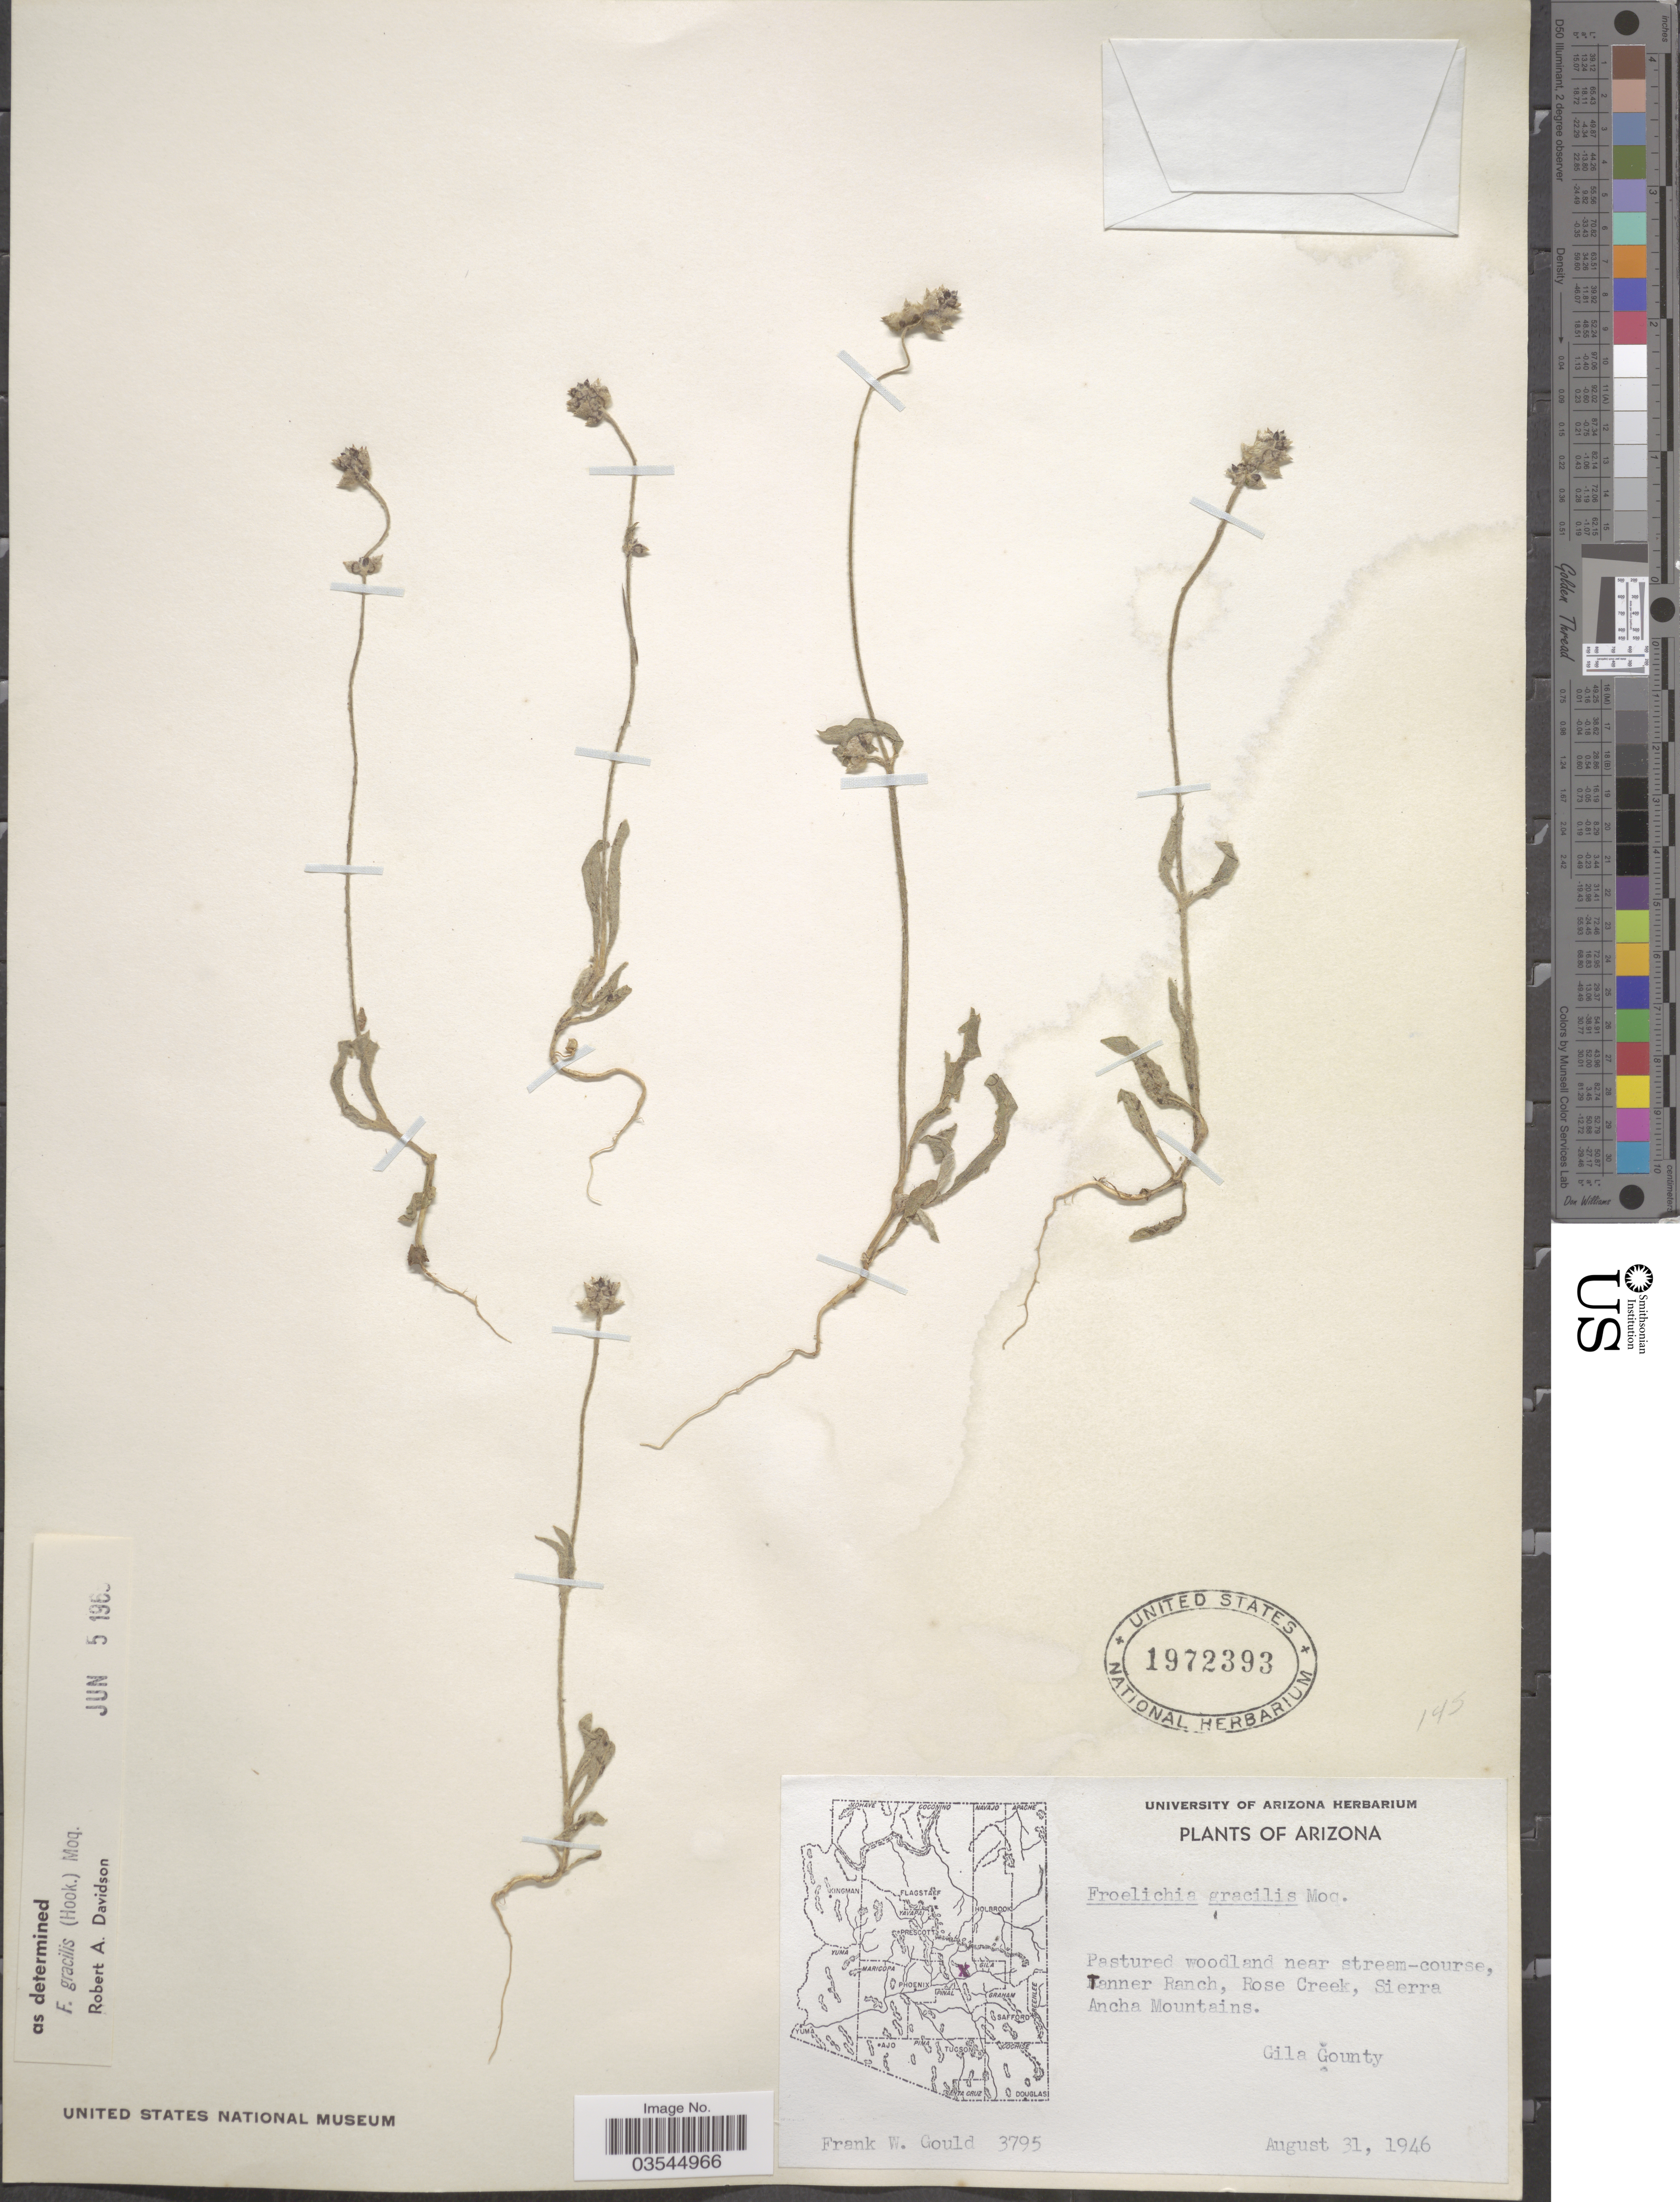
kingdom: Plantae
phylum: Tracheophyta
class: Magnoliopsida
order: Caryophyllales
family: Amaranthaceae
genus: Froelichia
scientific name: Froelichia gracilis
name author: (Hook.) Moq.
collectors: F. W. Gould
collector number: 3795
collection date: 1946-08-31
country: United States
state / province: Arizona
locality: Tanner Ranch, Rose Creek, Sierra Ancha Mountains, Gila County.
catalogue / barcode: US 1972393